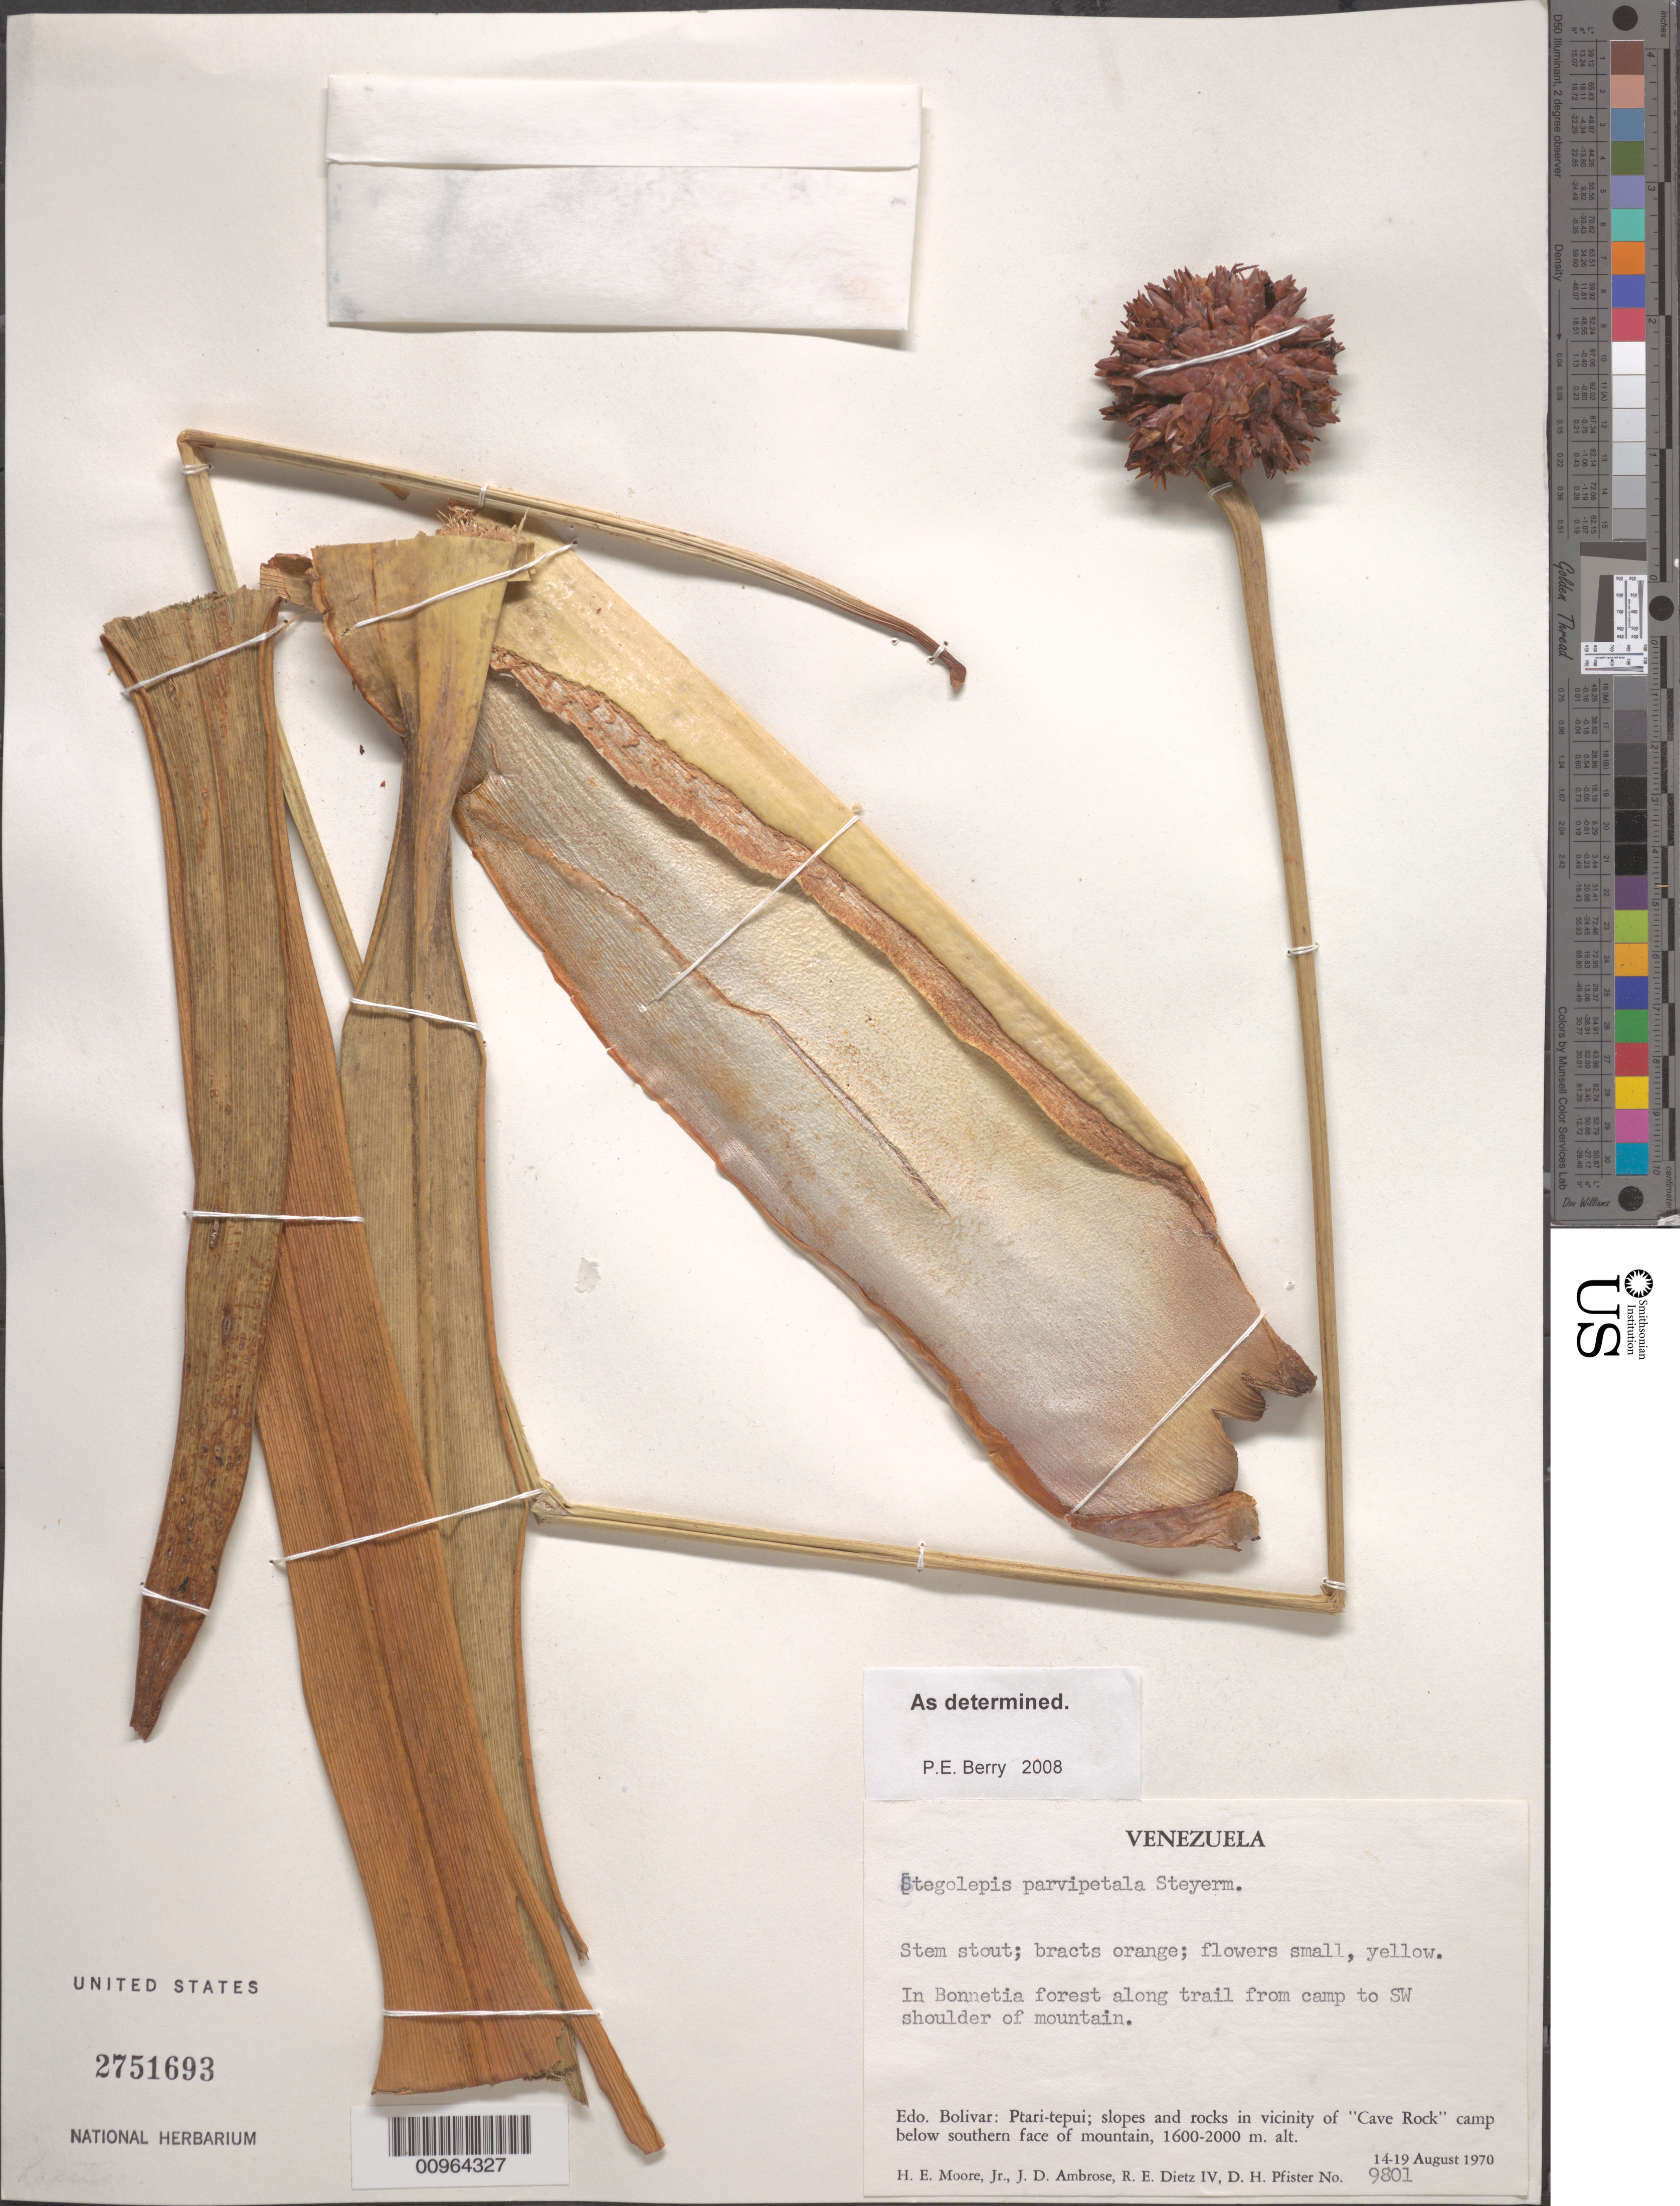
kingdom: Plantae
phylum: Tracheophyta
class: Liliopsida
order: Poales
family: Rapateaceae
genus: Stegolepis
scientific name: Stegolepis parvipetala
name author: Steyerm.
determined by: Berry, P. E., (WIS), University of Wisconsin - Madison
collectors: H. E. Moore, J. D. Ambrose, R. Dietz, D. H. Pfister & D. H. Pfister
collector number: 9801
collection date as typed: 14-Aug-70 to 19-Aug-70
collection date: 1970-08-14/1970-08-19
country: Venezuela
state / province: Bolívar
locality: Ptari-tepuí, vicinity of "Cave Rock" camp below southern face of mountain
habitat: Bonnetia forest along trail from camp to SW shoulder of mountain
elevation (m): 1600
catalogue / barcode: US 2751693